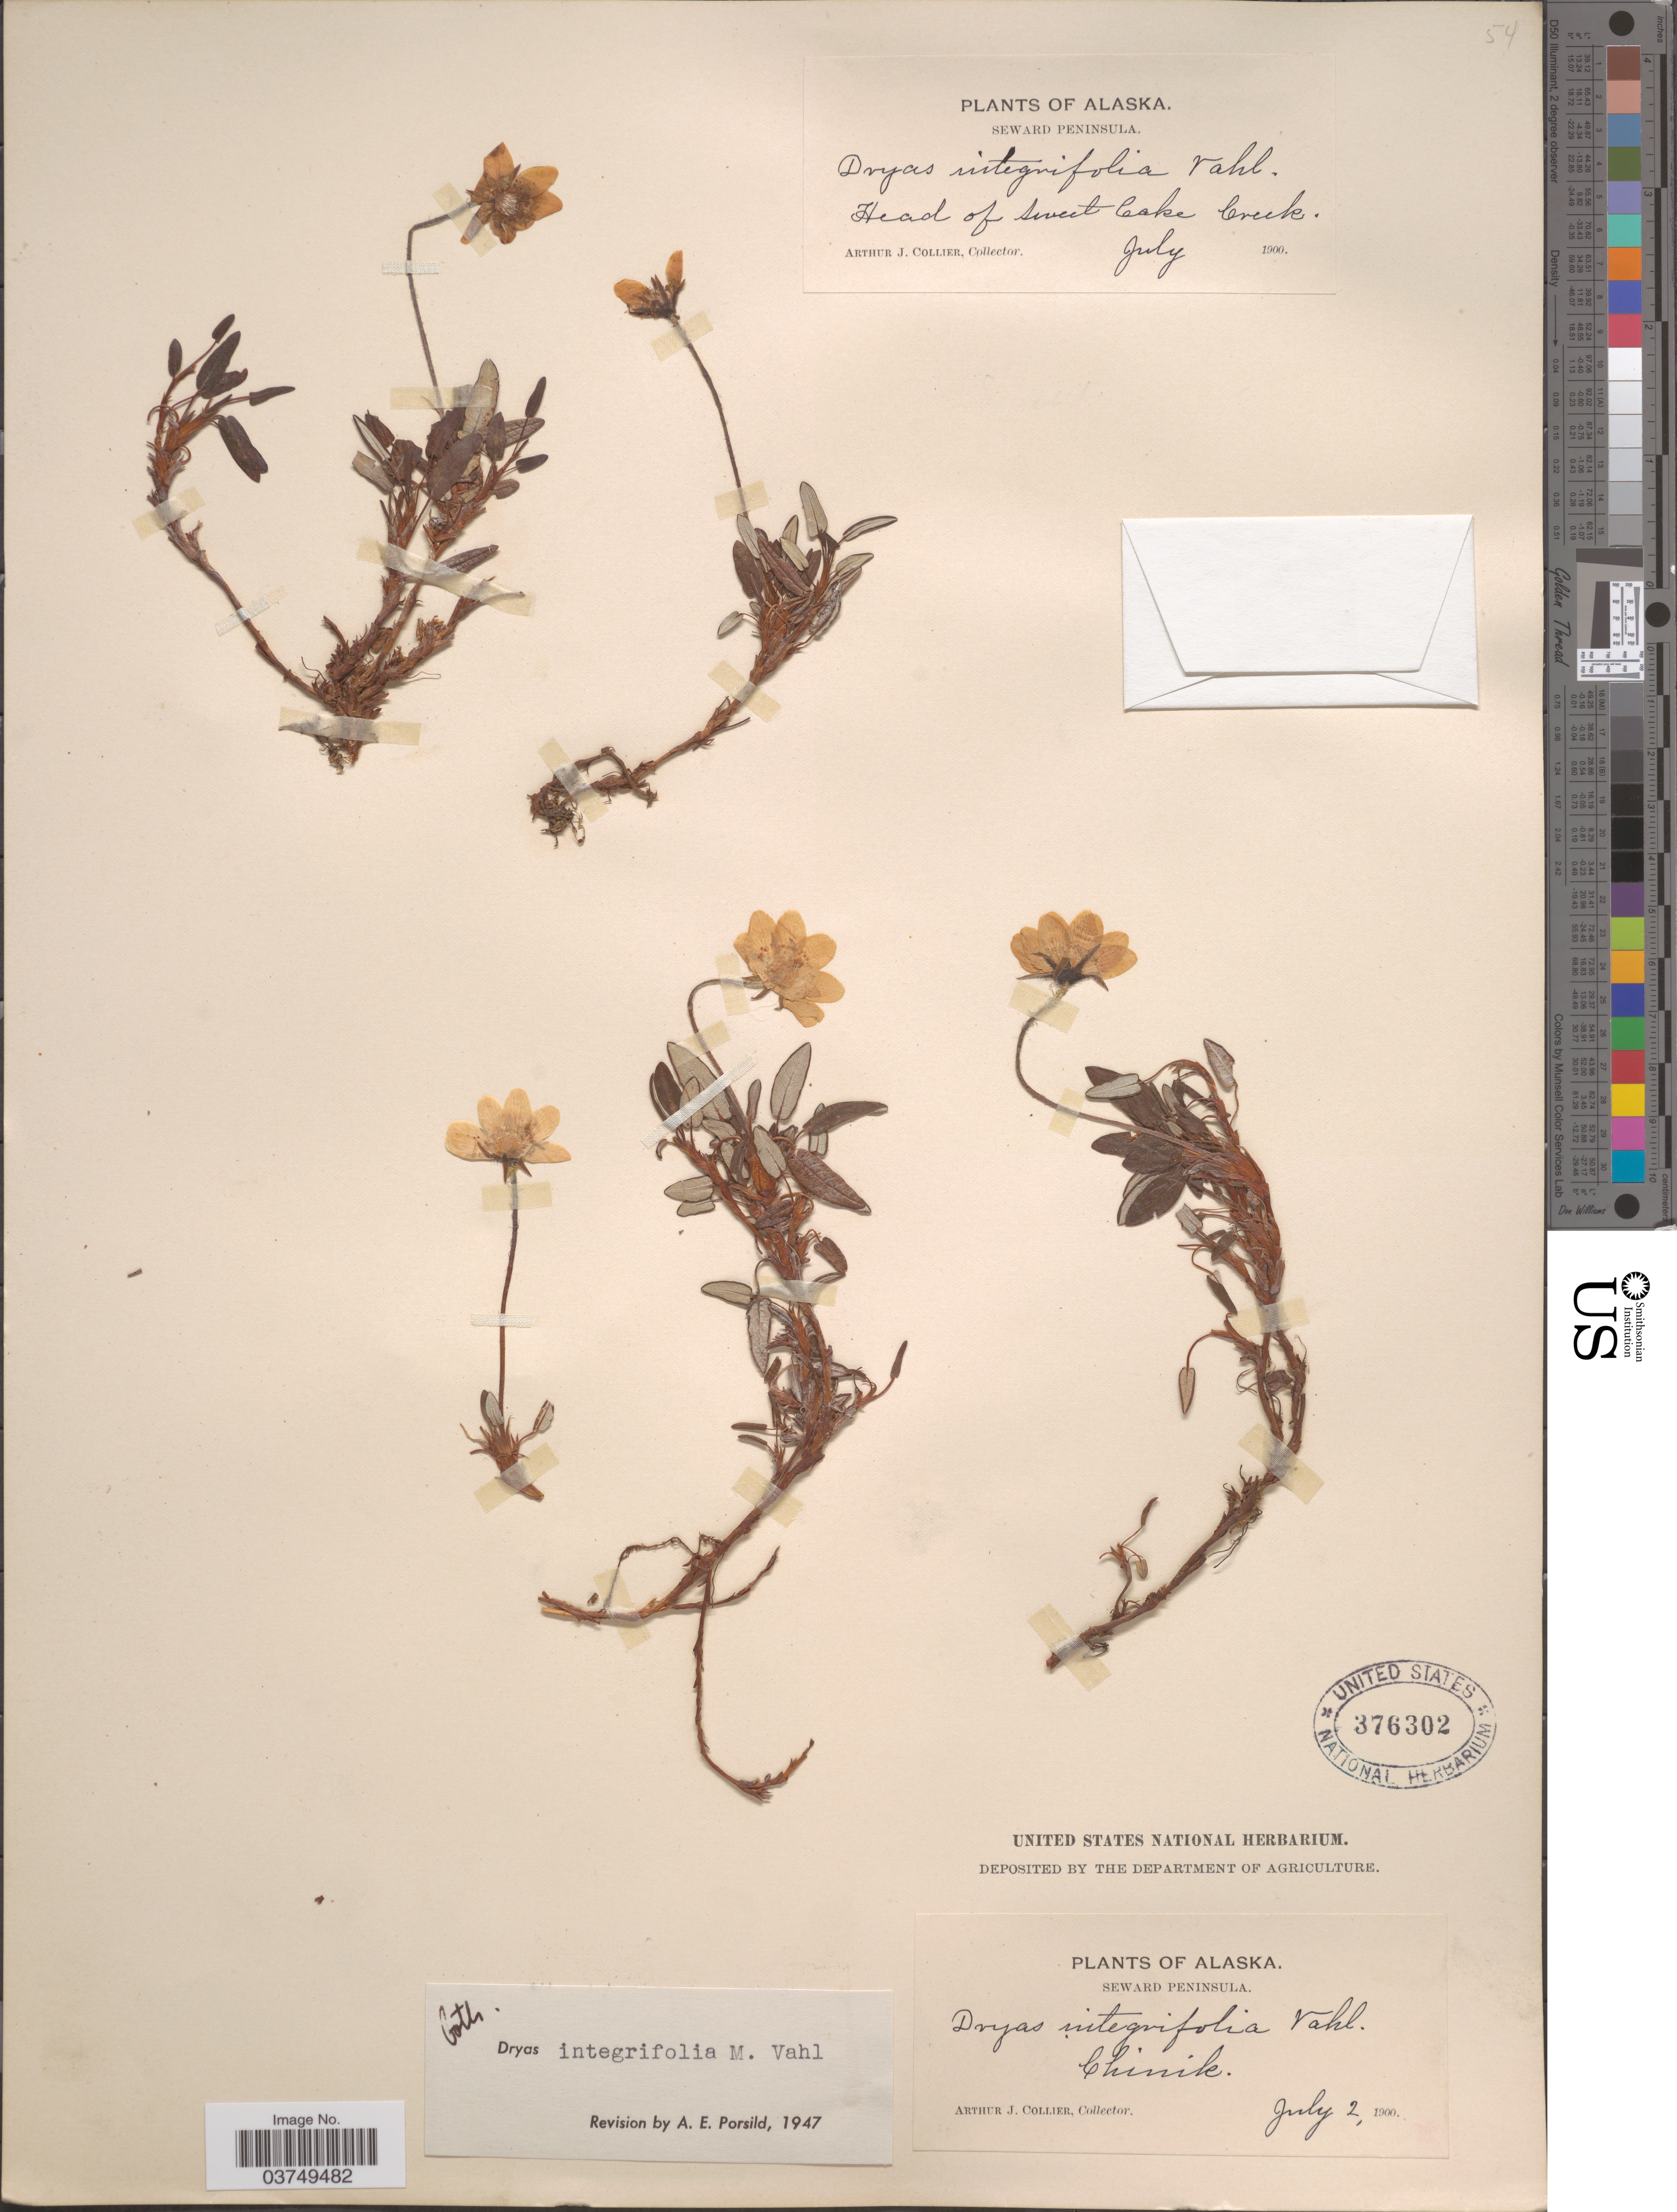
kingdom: Plantae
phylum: Tracheophyta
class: Magnoliopsida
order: Rosales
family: Rosaceae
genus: Dryas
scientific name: Dryas integrifolia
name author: Vahl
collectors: A. Collier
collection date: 1900-07-02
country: United States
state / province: Alaska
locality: Seward Peninsula. Chinik. Head of Sweet Cake Creek.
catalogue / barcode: US 376302